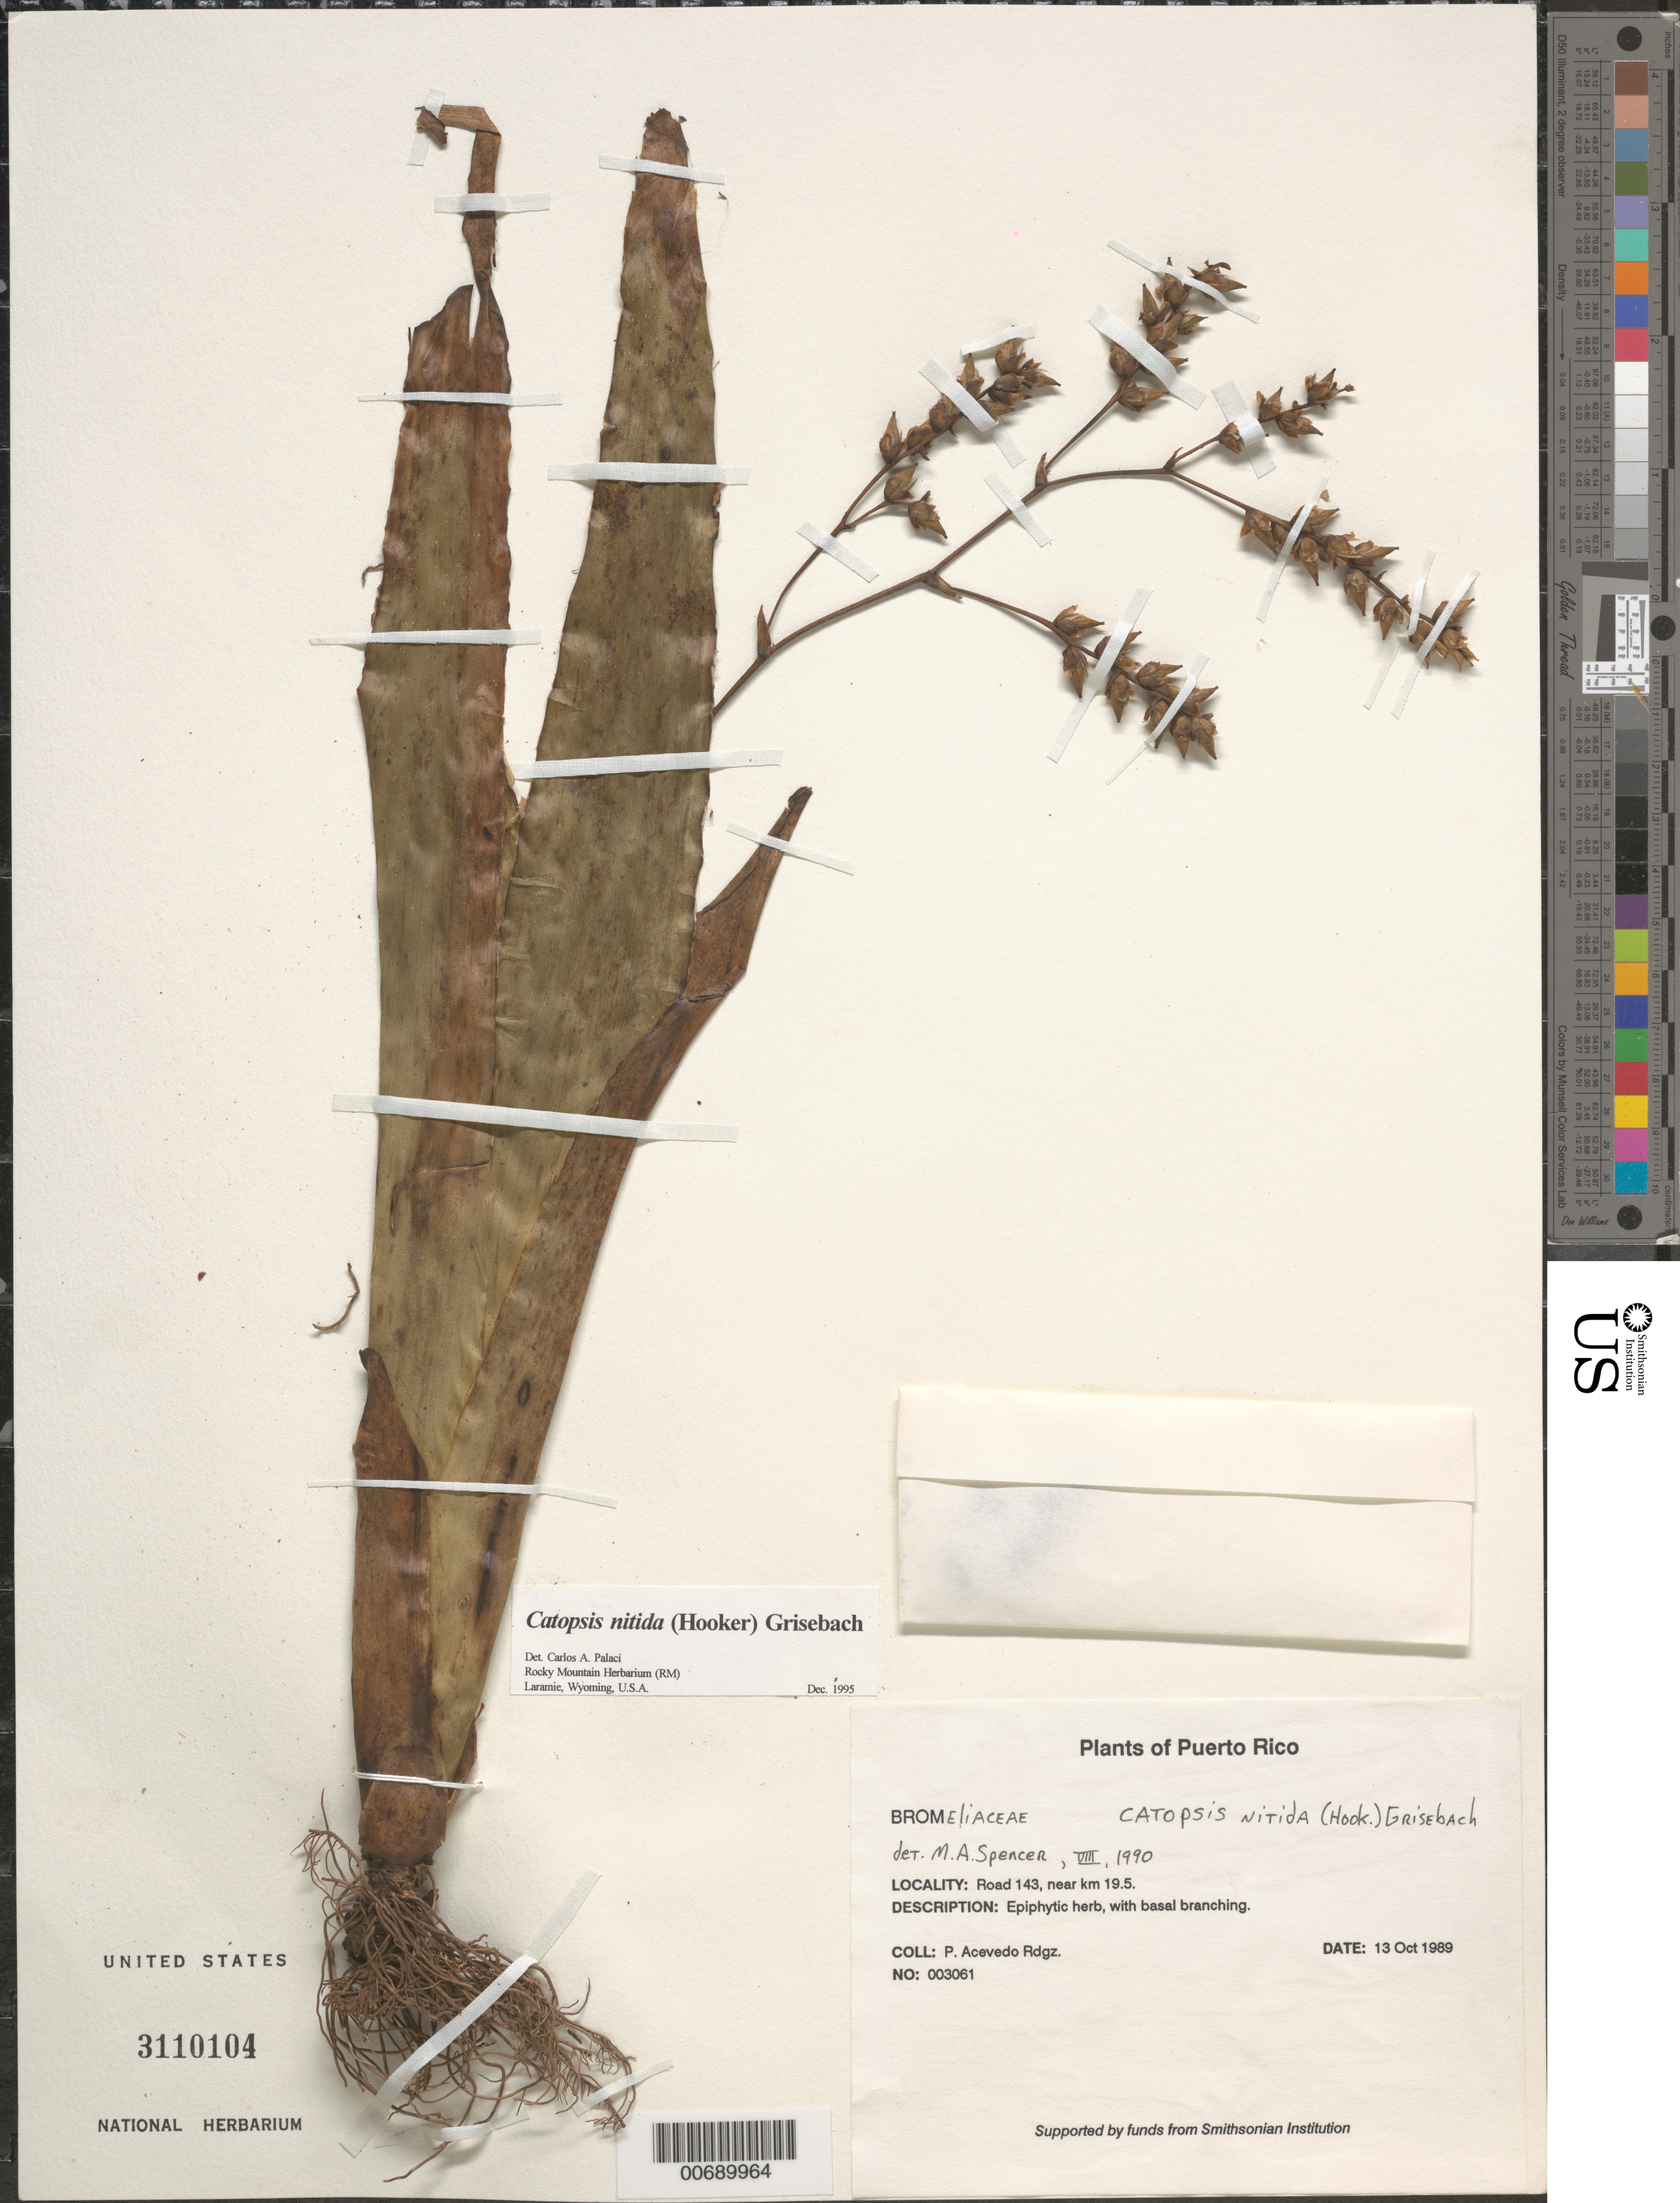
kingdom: Plantae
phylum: Tracheophyta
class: Liliopsida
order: Poales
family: Bromeliaceae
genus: Catopsis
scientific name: Catopsis nitida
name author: (Hook.) Griseb.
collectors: P. Acevedo-Rodr.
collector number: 3061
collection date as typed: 13 Oct 1989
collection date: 1989-10-13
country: Puerto Rico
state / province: Jayuya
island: Puerto Rico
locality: Jayuya: Road 143, km 19.7.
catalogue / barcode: US 3110104